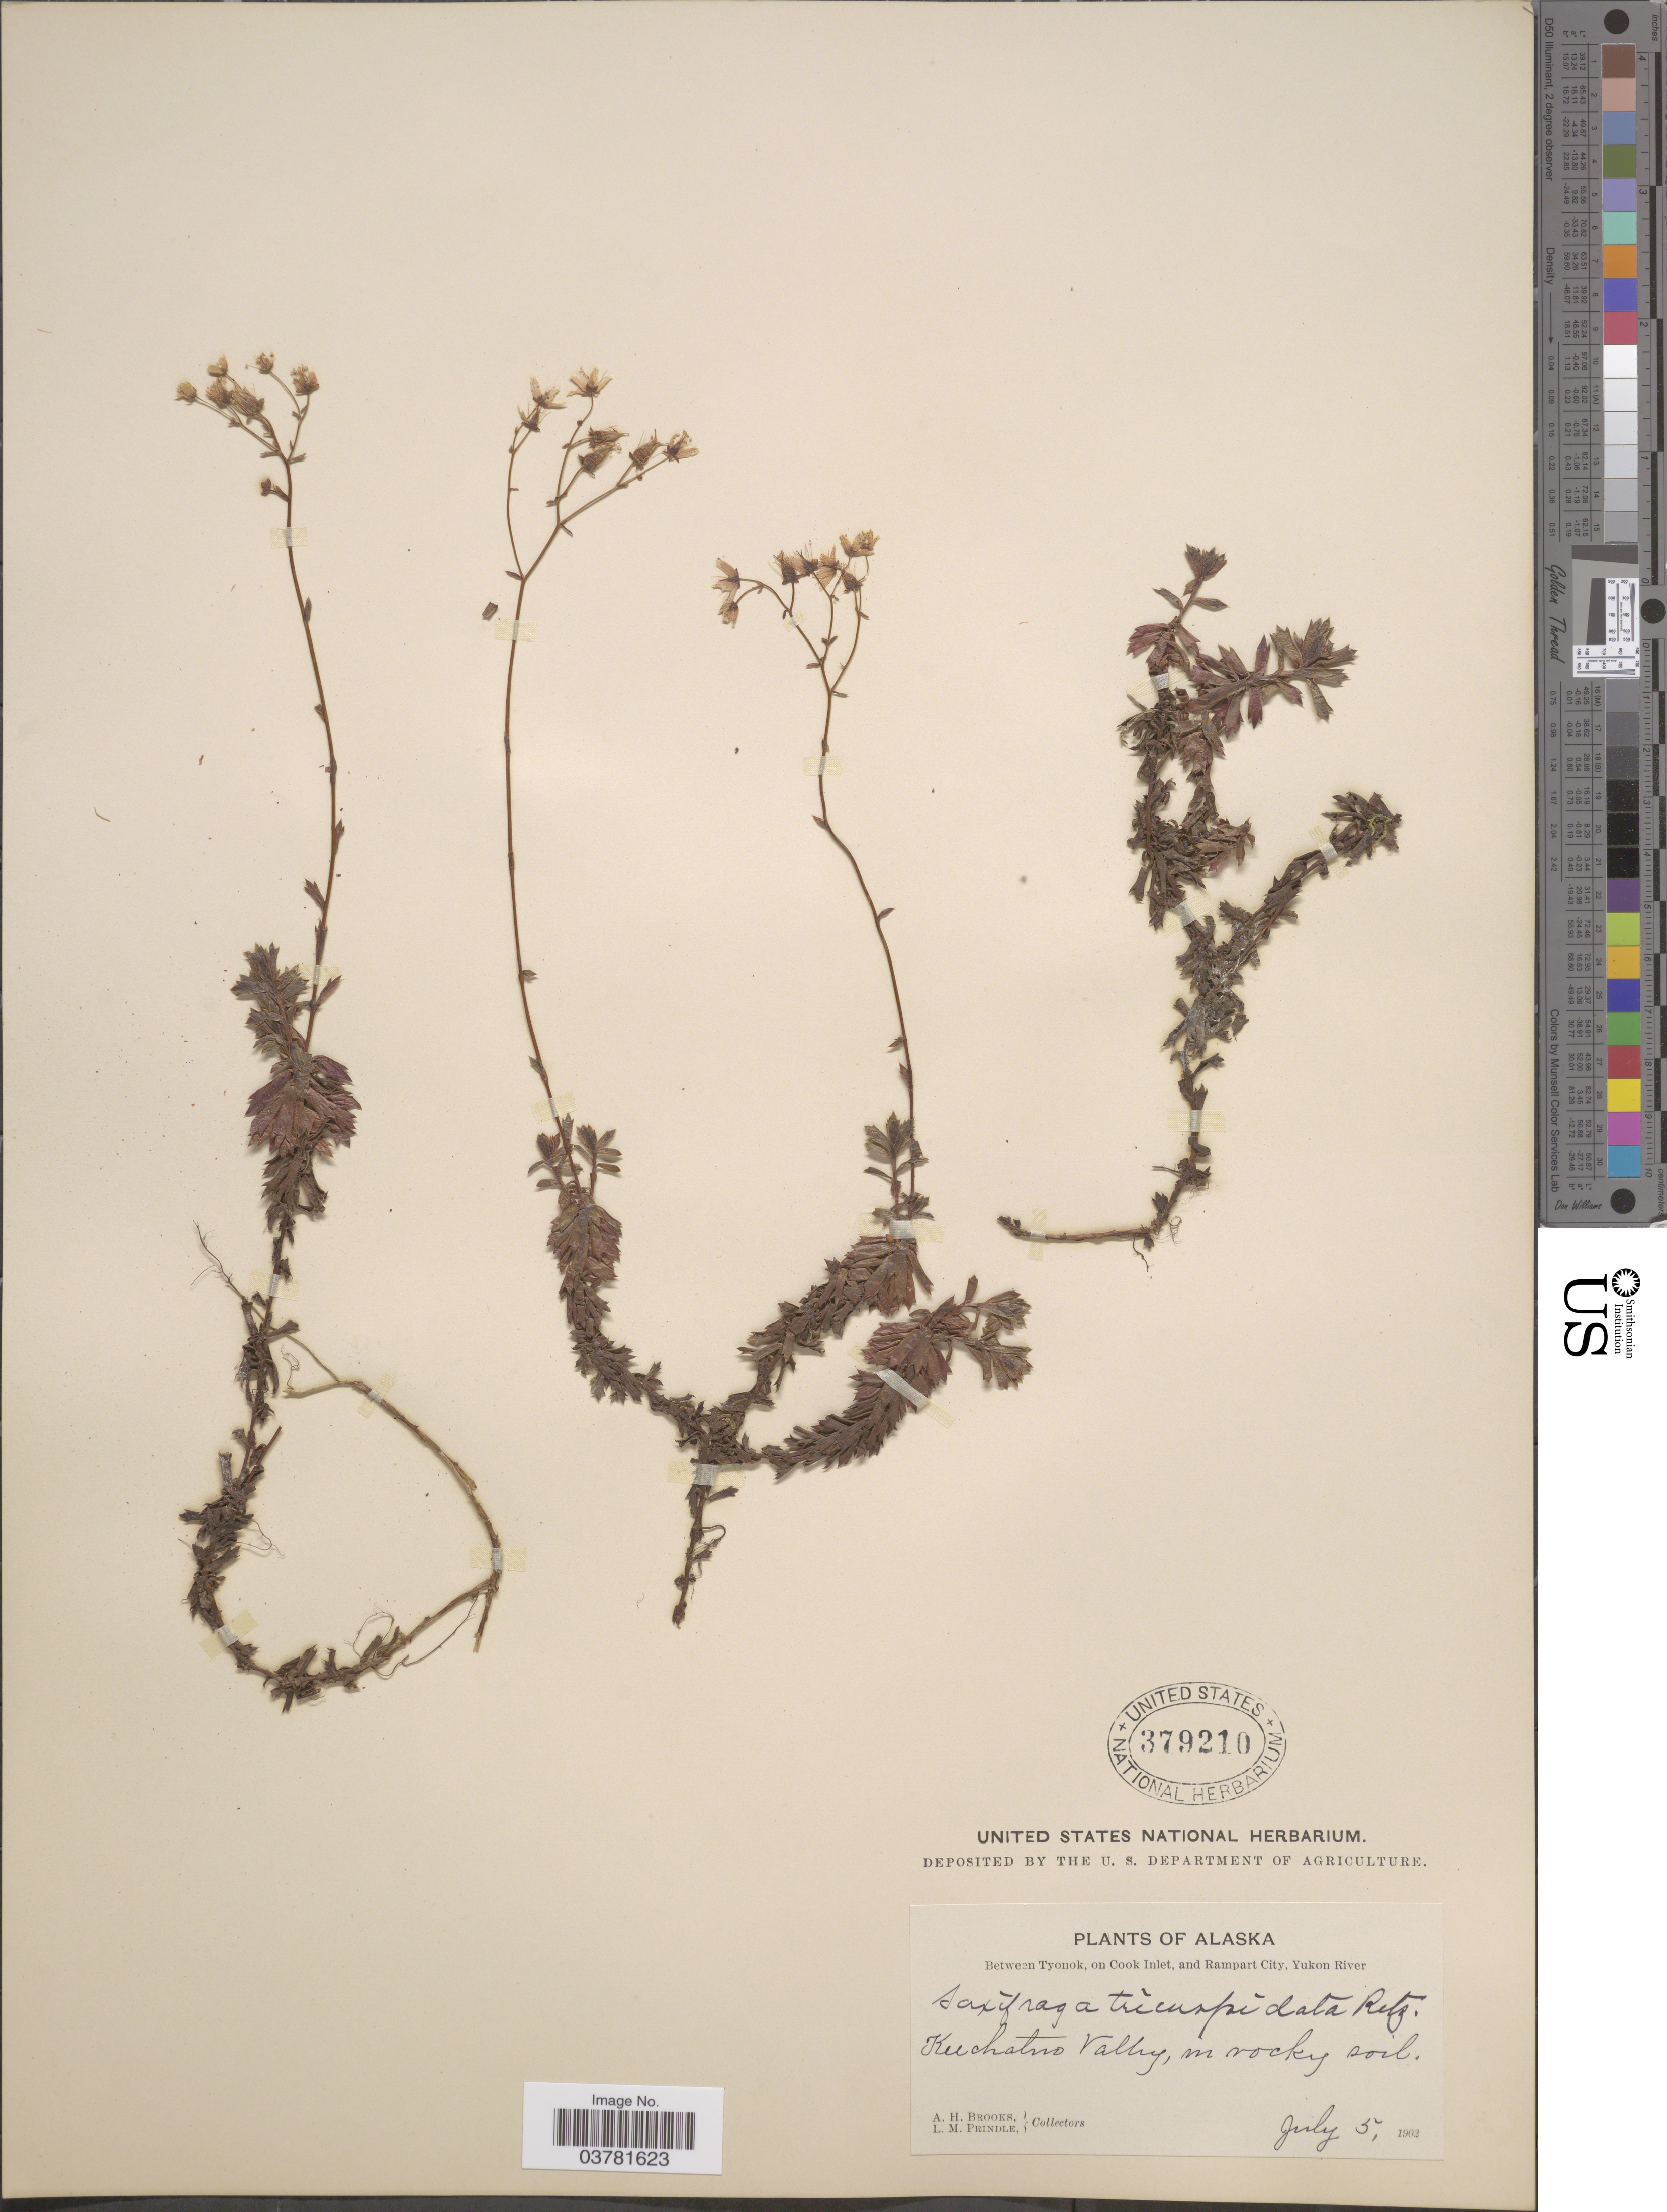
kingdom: Plantae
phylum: Tracheophyta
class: Magnoliopsida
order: Saxifragales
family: Saxifragaceae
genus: Saxifraga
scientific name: Saxifraga tricuspidata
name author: Rottb.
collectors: A. Brooks & L. Prindle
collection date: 1902-07-05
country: United States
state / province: Alaska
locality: Between Tyonok, on Cook Inlet, and Rampart City, Yukon River. Kuchatno Valley, in rocky soil.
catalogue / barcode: US 379210